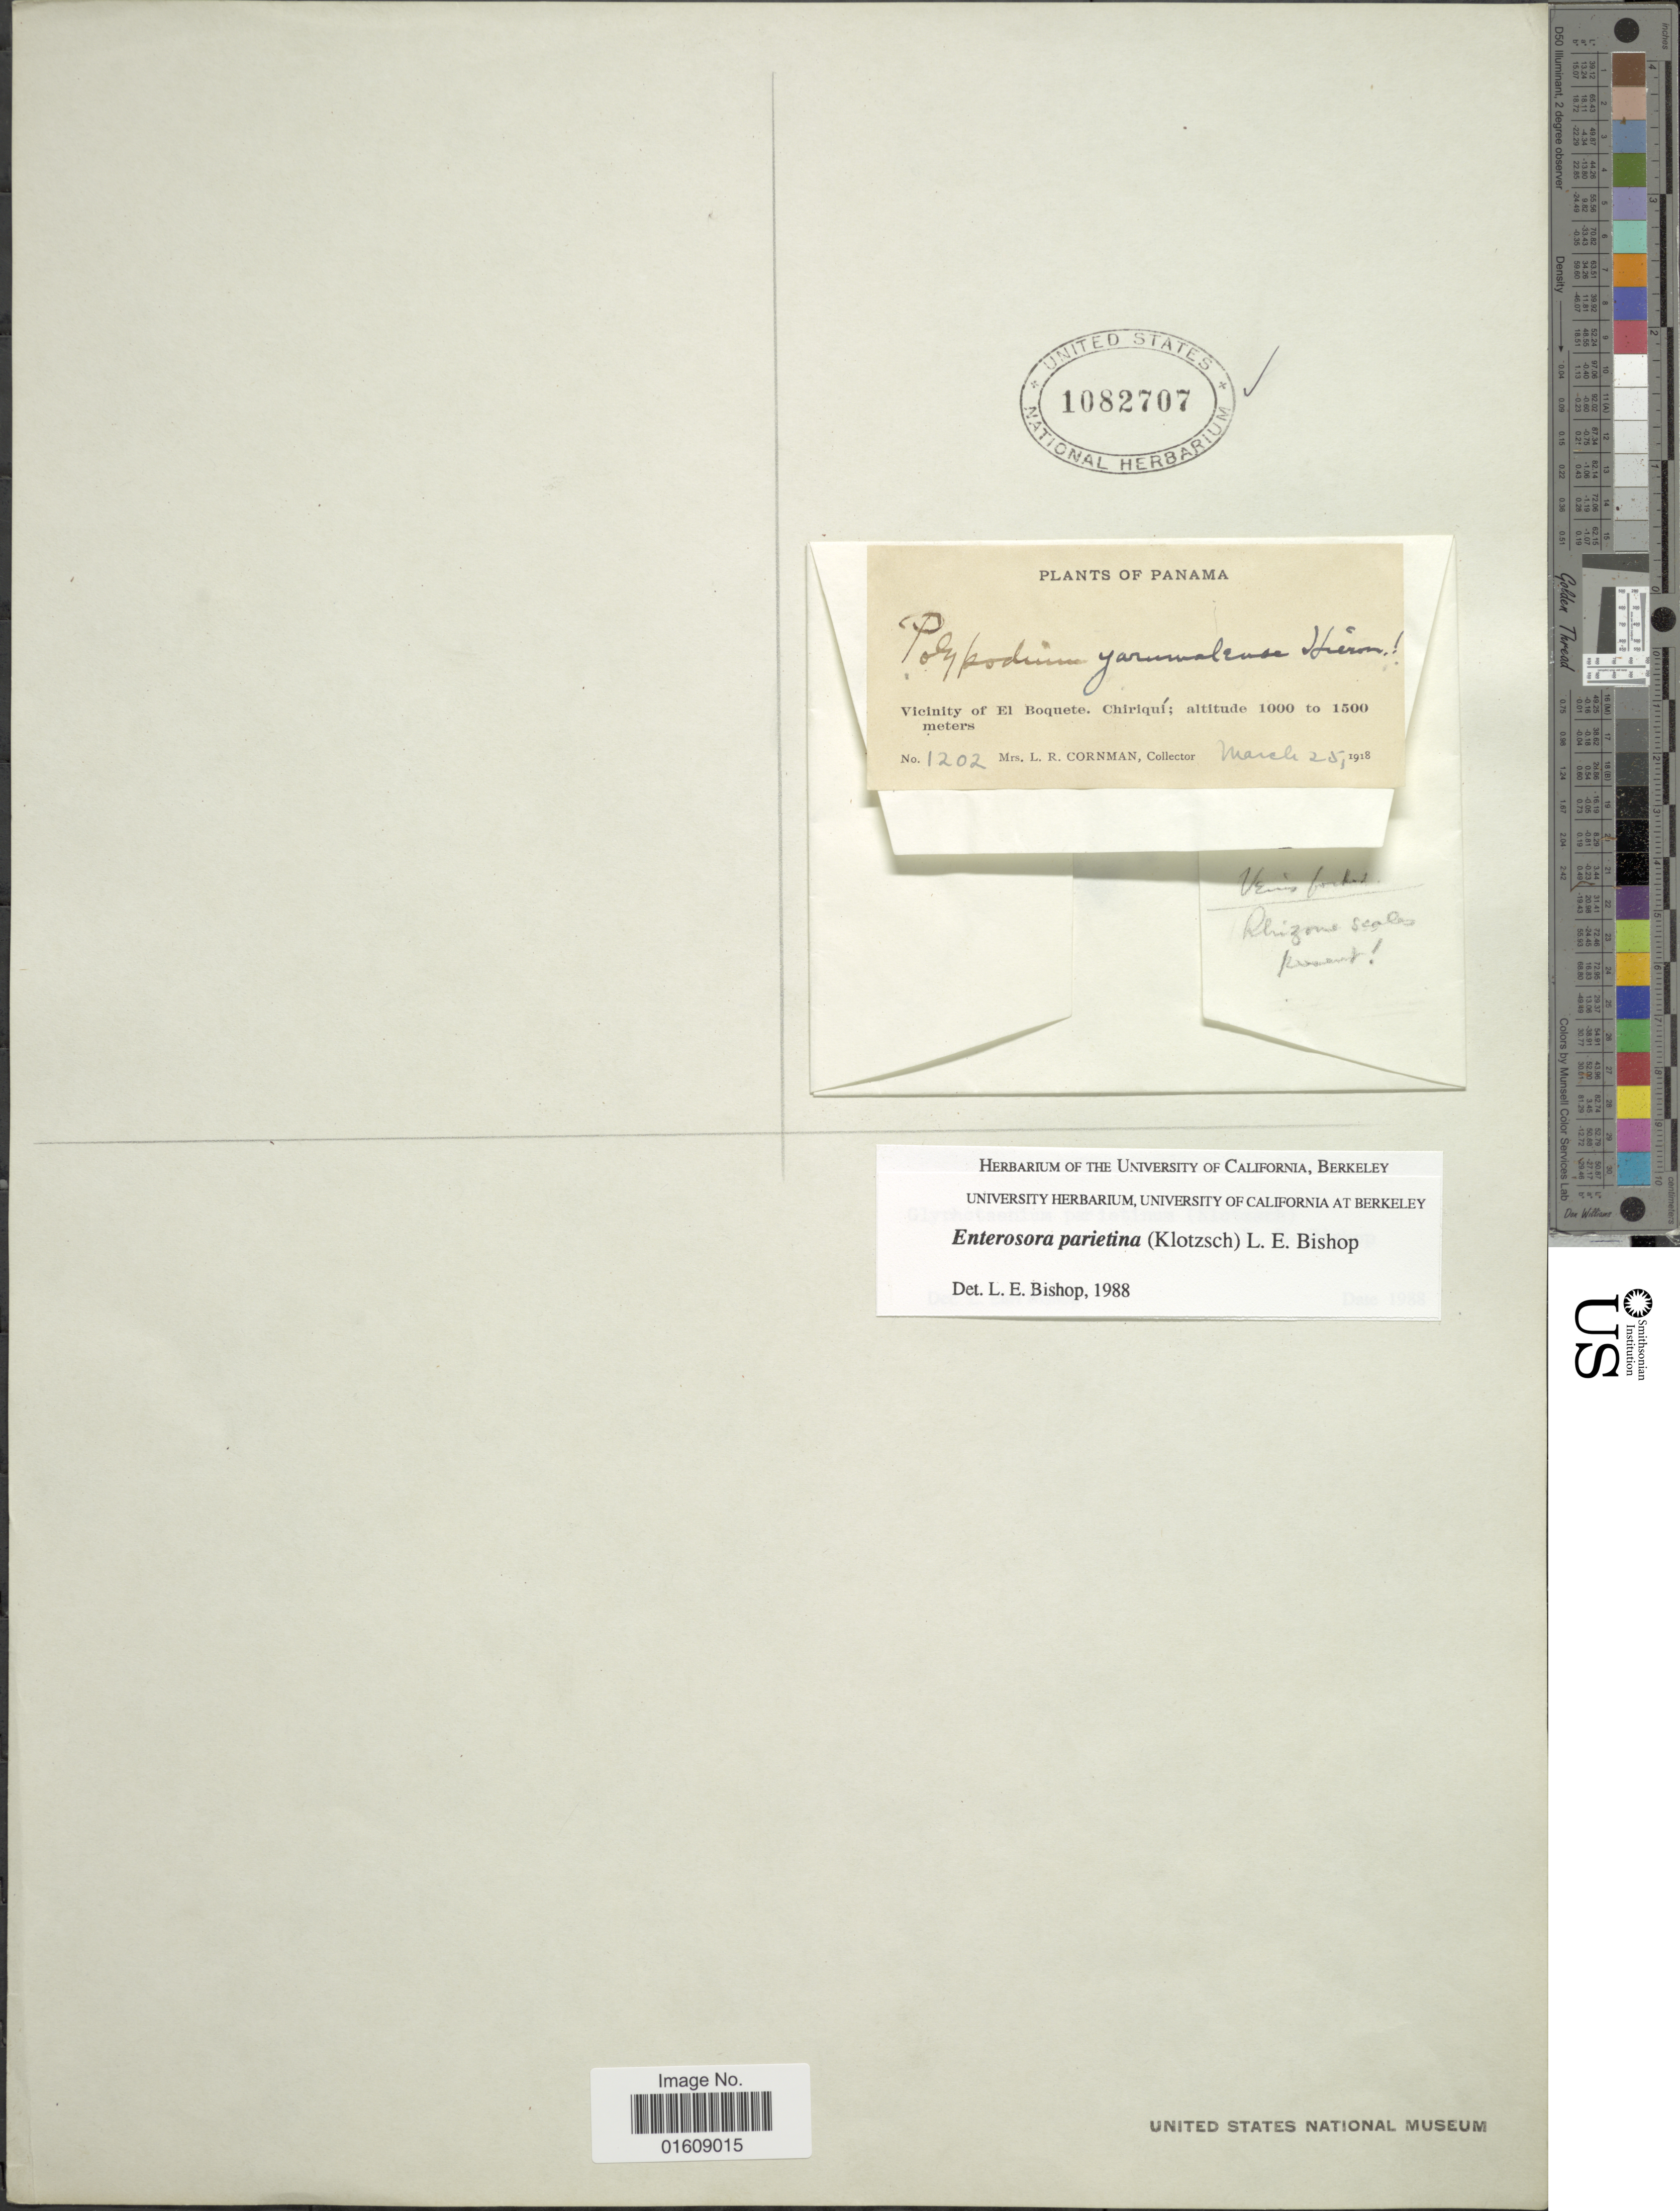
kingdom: Plantae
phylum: Tracheophyta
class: Polypodiopsida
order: Polypodiales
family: Polypodiaceae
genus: Enterosora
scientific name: Enterosora parietina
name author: (Klotzsch) L.E. Bishop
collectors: L. Cornman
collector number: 1202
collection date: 1918-03-25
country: Panama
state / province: Chiriqui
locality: Panama, Vicinity of El Boquete. Chiriquí.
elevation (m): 1000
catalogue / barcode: US 1082707